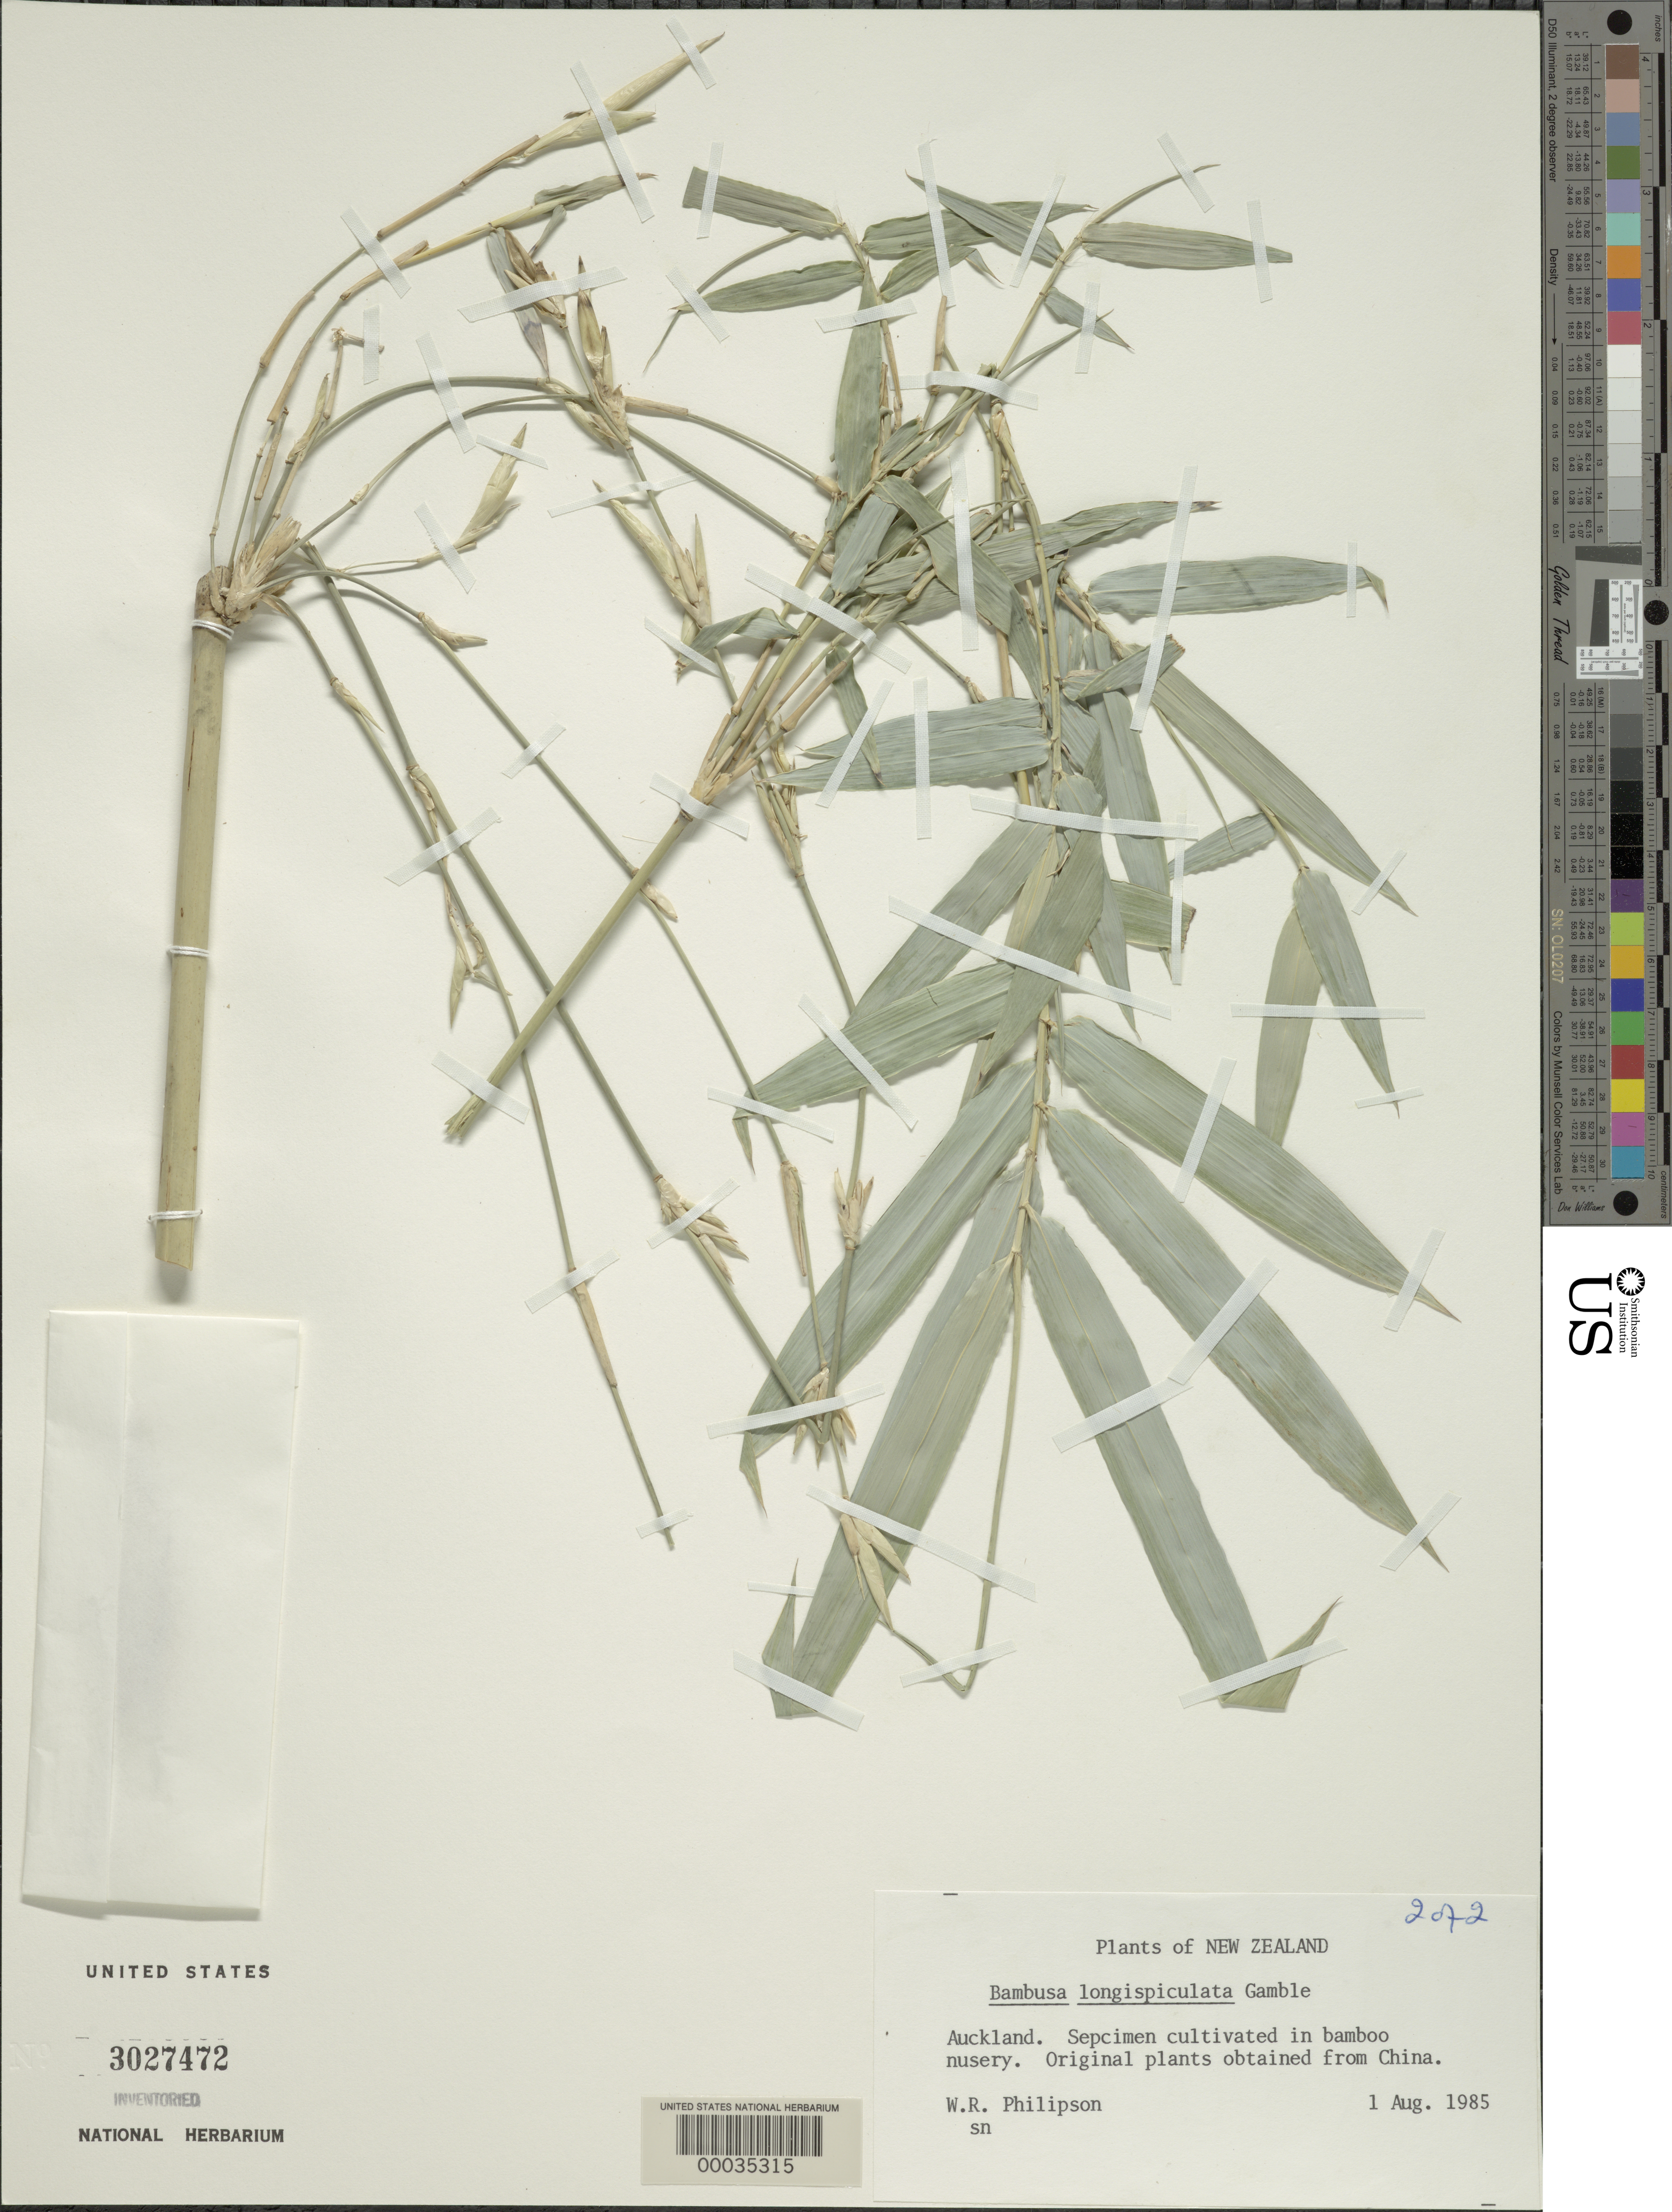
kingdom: Plantae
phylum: Tracheophyta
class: Liliopsida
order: Poales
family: Poaceae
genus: Bambusa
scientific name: Bambusa longispiculata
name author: Gamble ex Brandis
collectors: W. R. Philipson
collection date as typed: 01 Aug 1985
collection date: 1985-08-01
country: New Zealand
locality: Auckland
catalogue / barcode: US 3027472